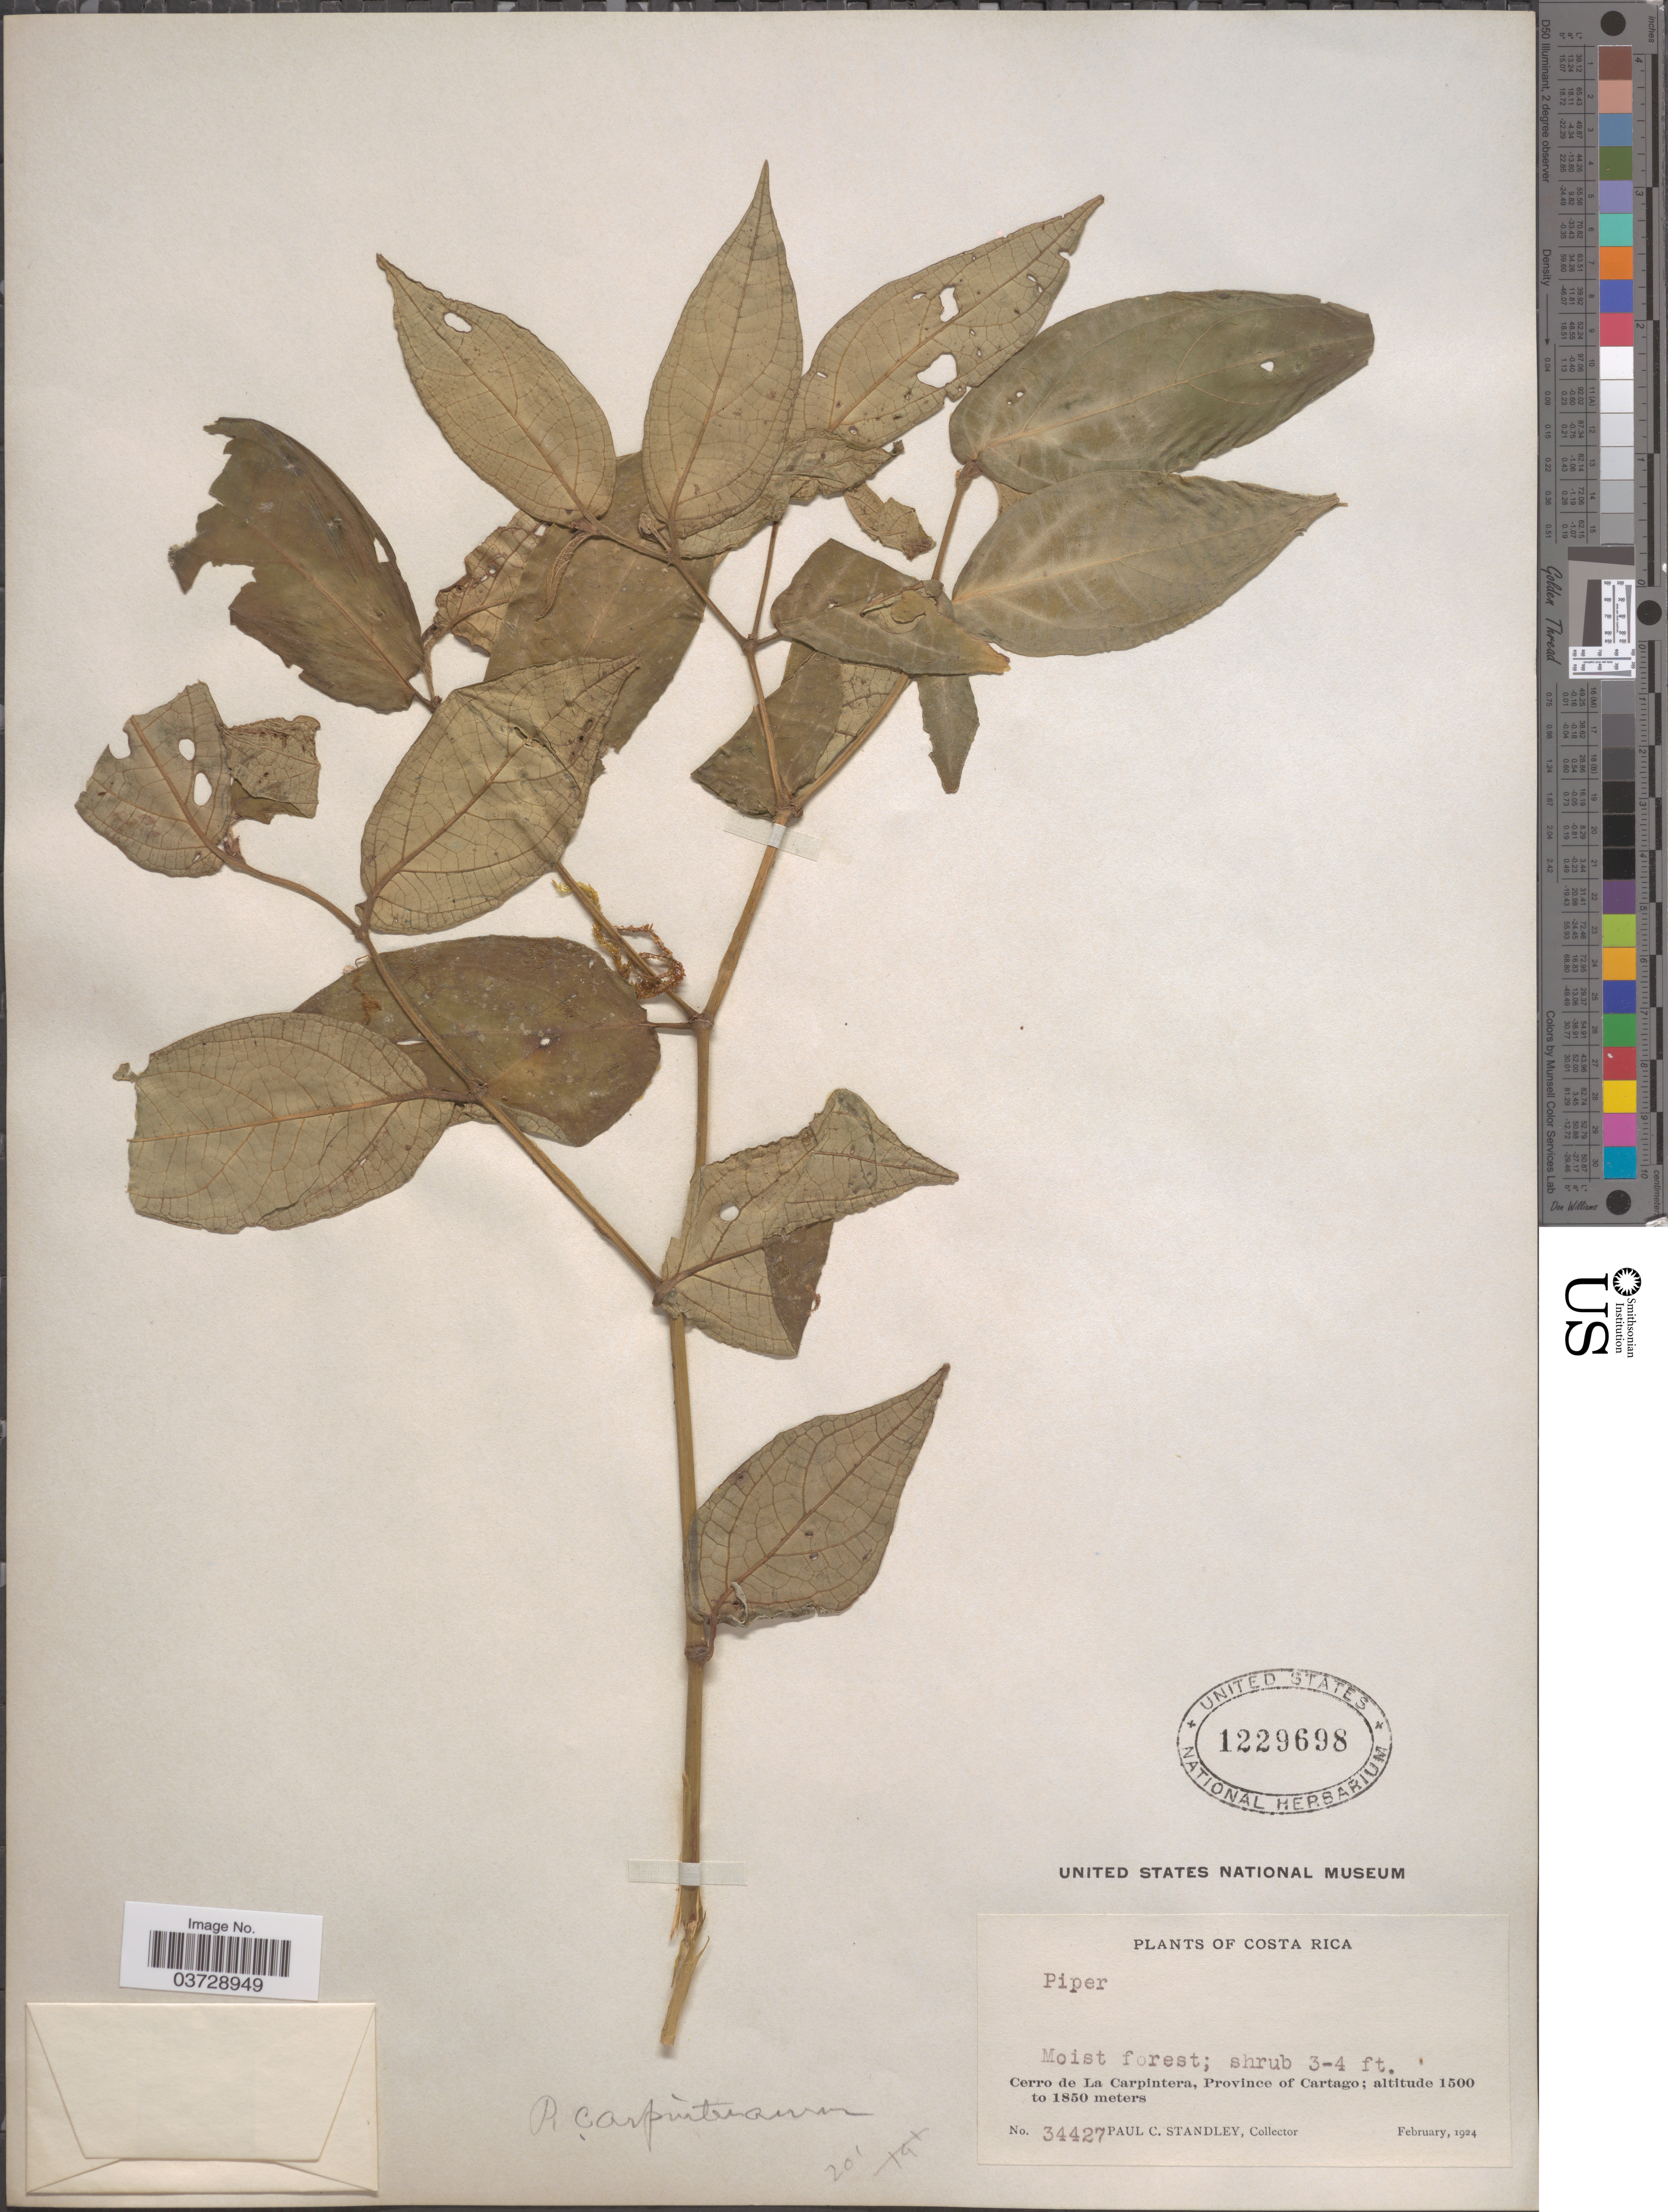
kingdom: Plantae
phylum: Tracheophyta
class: Magnoliopsida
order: Piperales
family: Piperaceae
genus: Piper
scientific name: Piper carpinteranum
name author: C. DC.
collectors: P. C. Standley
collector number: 34427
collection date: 1924-02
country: Costa Rica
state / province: Cartago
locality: Cerro de La Carpintera.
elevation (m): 1500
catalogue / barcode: US 1229698